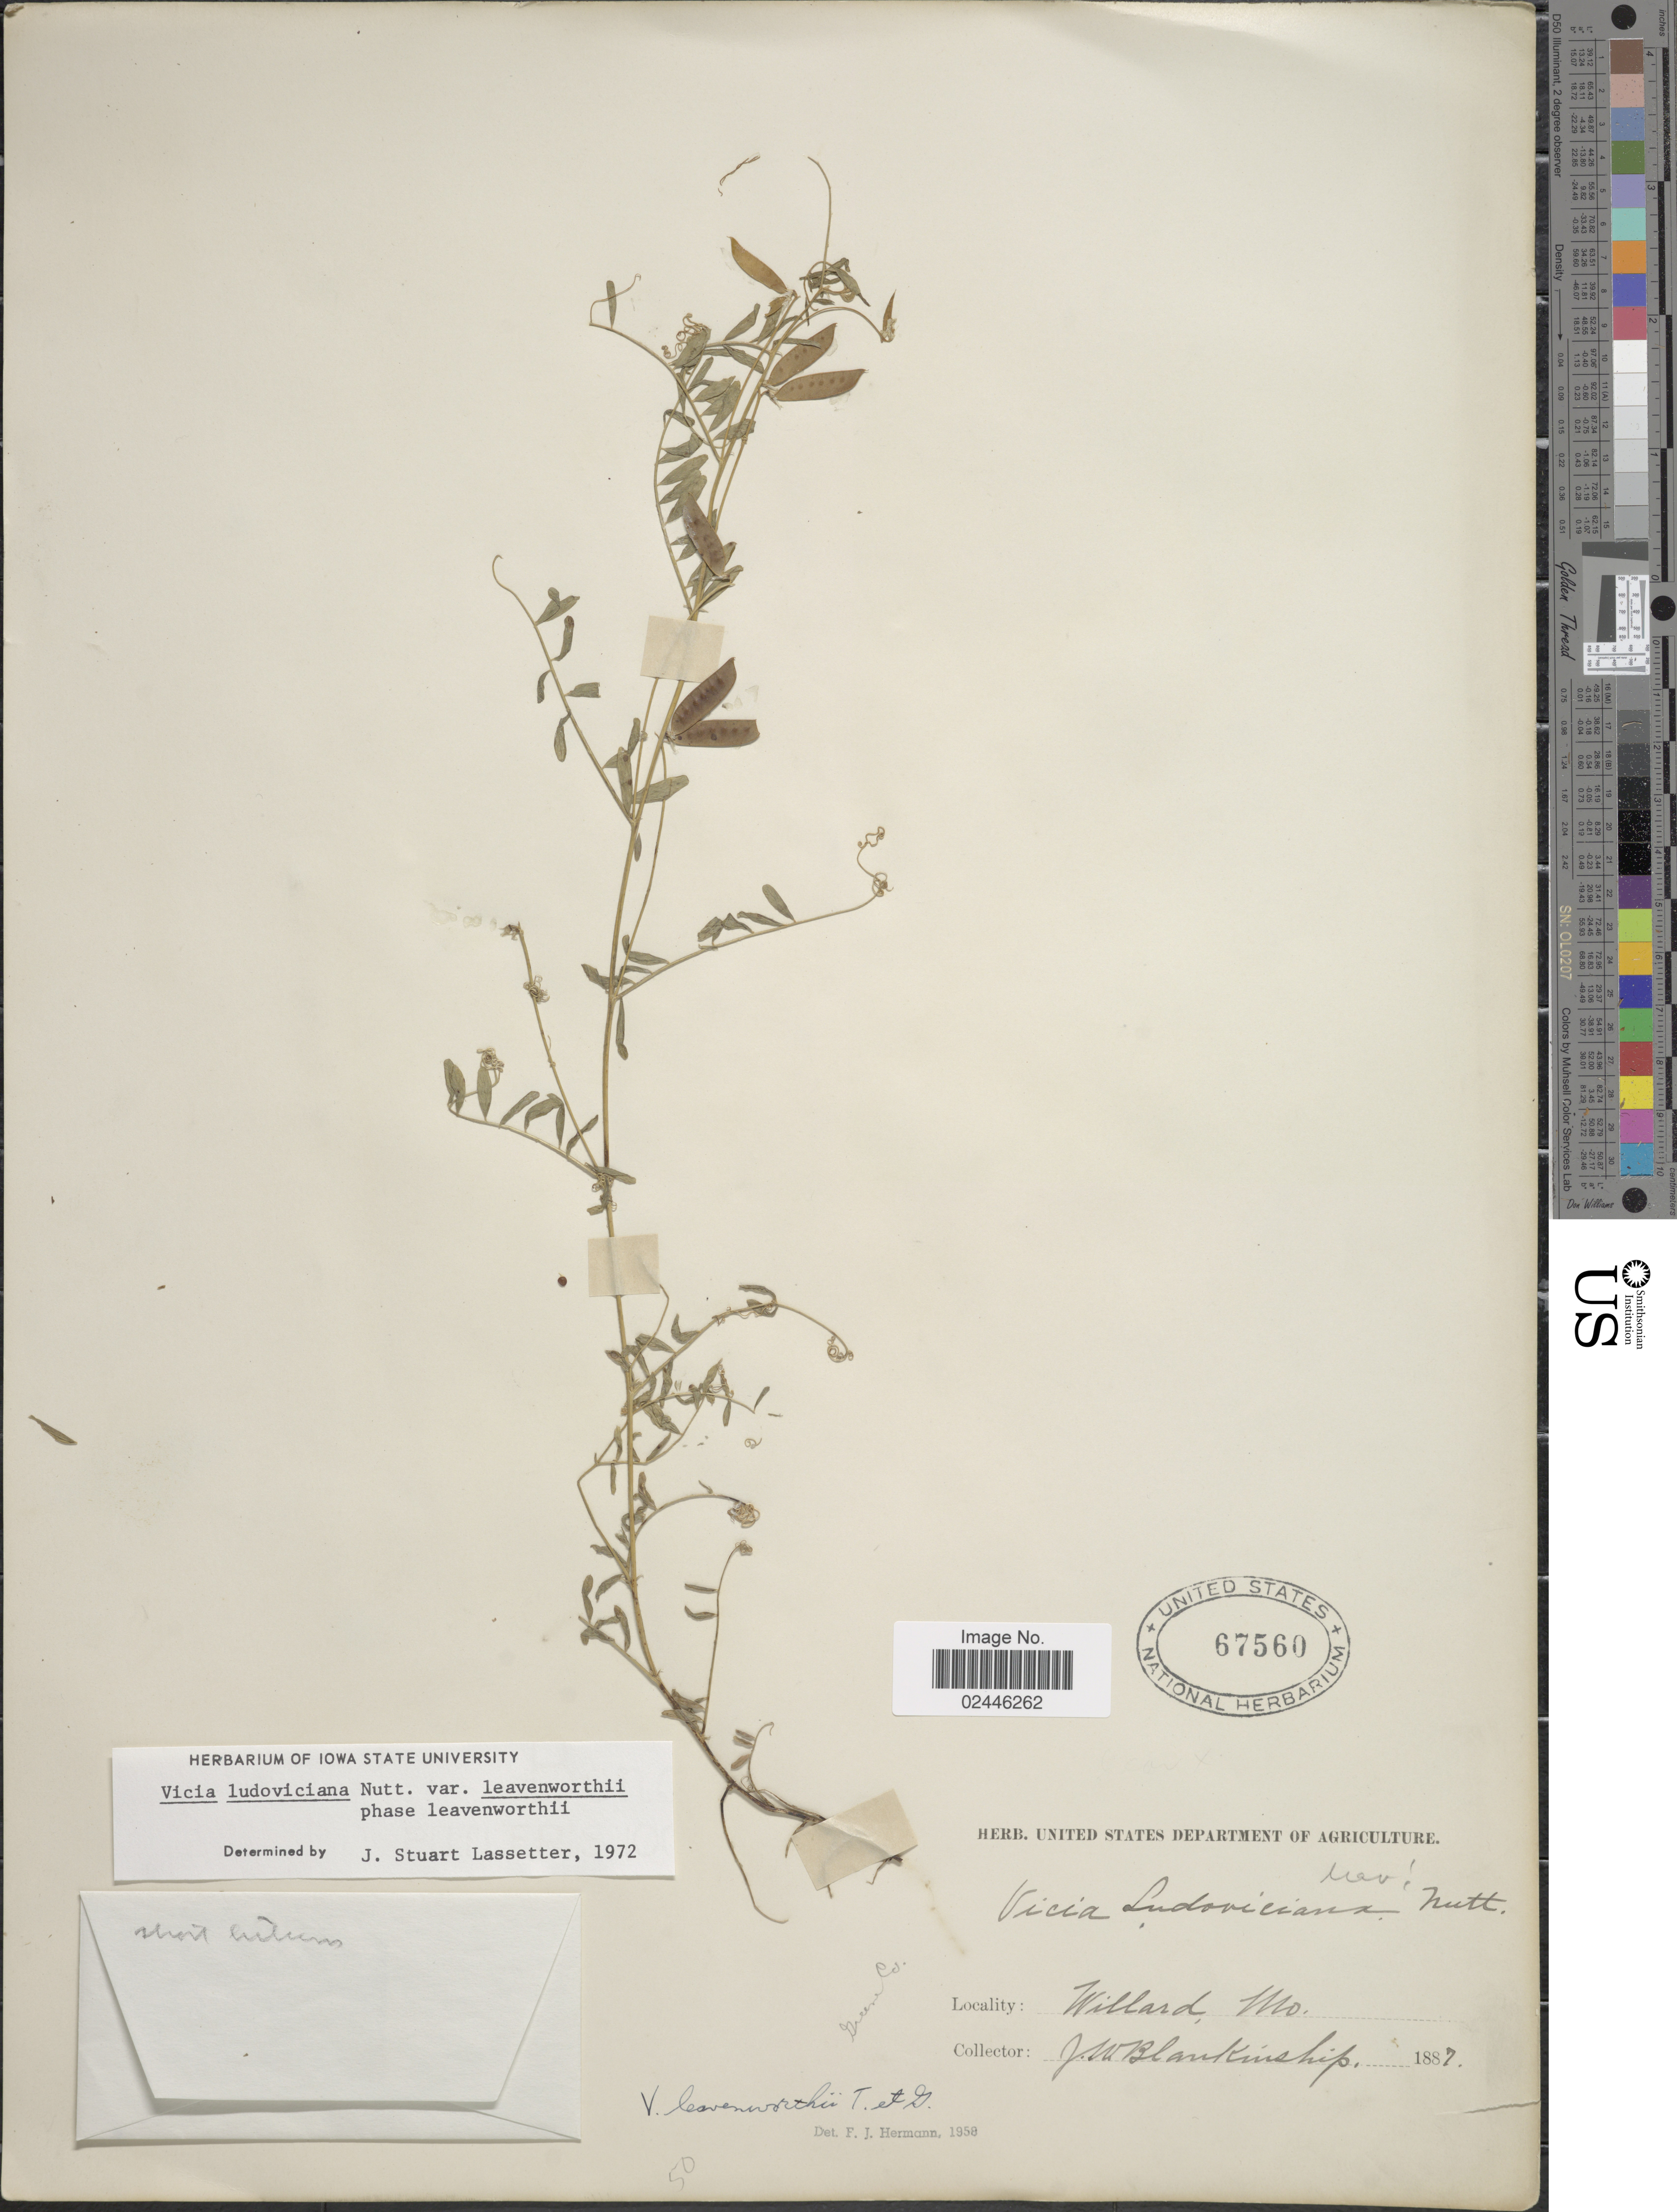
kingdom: Plantae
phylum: Tracheophyta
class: Magnoliopsida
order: Fabales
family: Fabaceae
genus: Vicia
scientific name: Vicia ludoviciana var. leavenworthii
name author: (Torr. & A. Gray) Broich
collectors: J. W. Blankinship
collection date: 1887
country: United States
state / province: Missouri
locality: Willard, Greene Co.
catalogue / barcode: US 67560